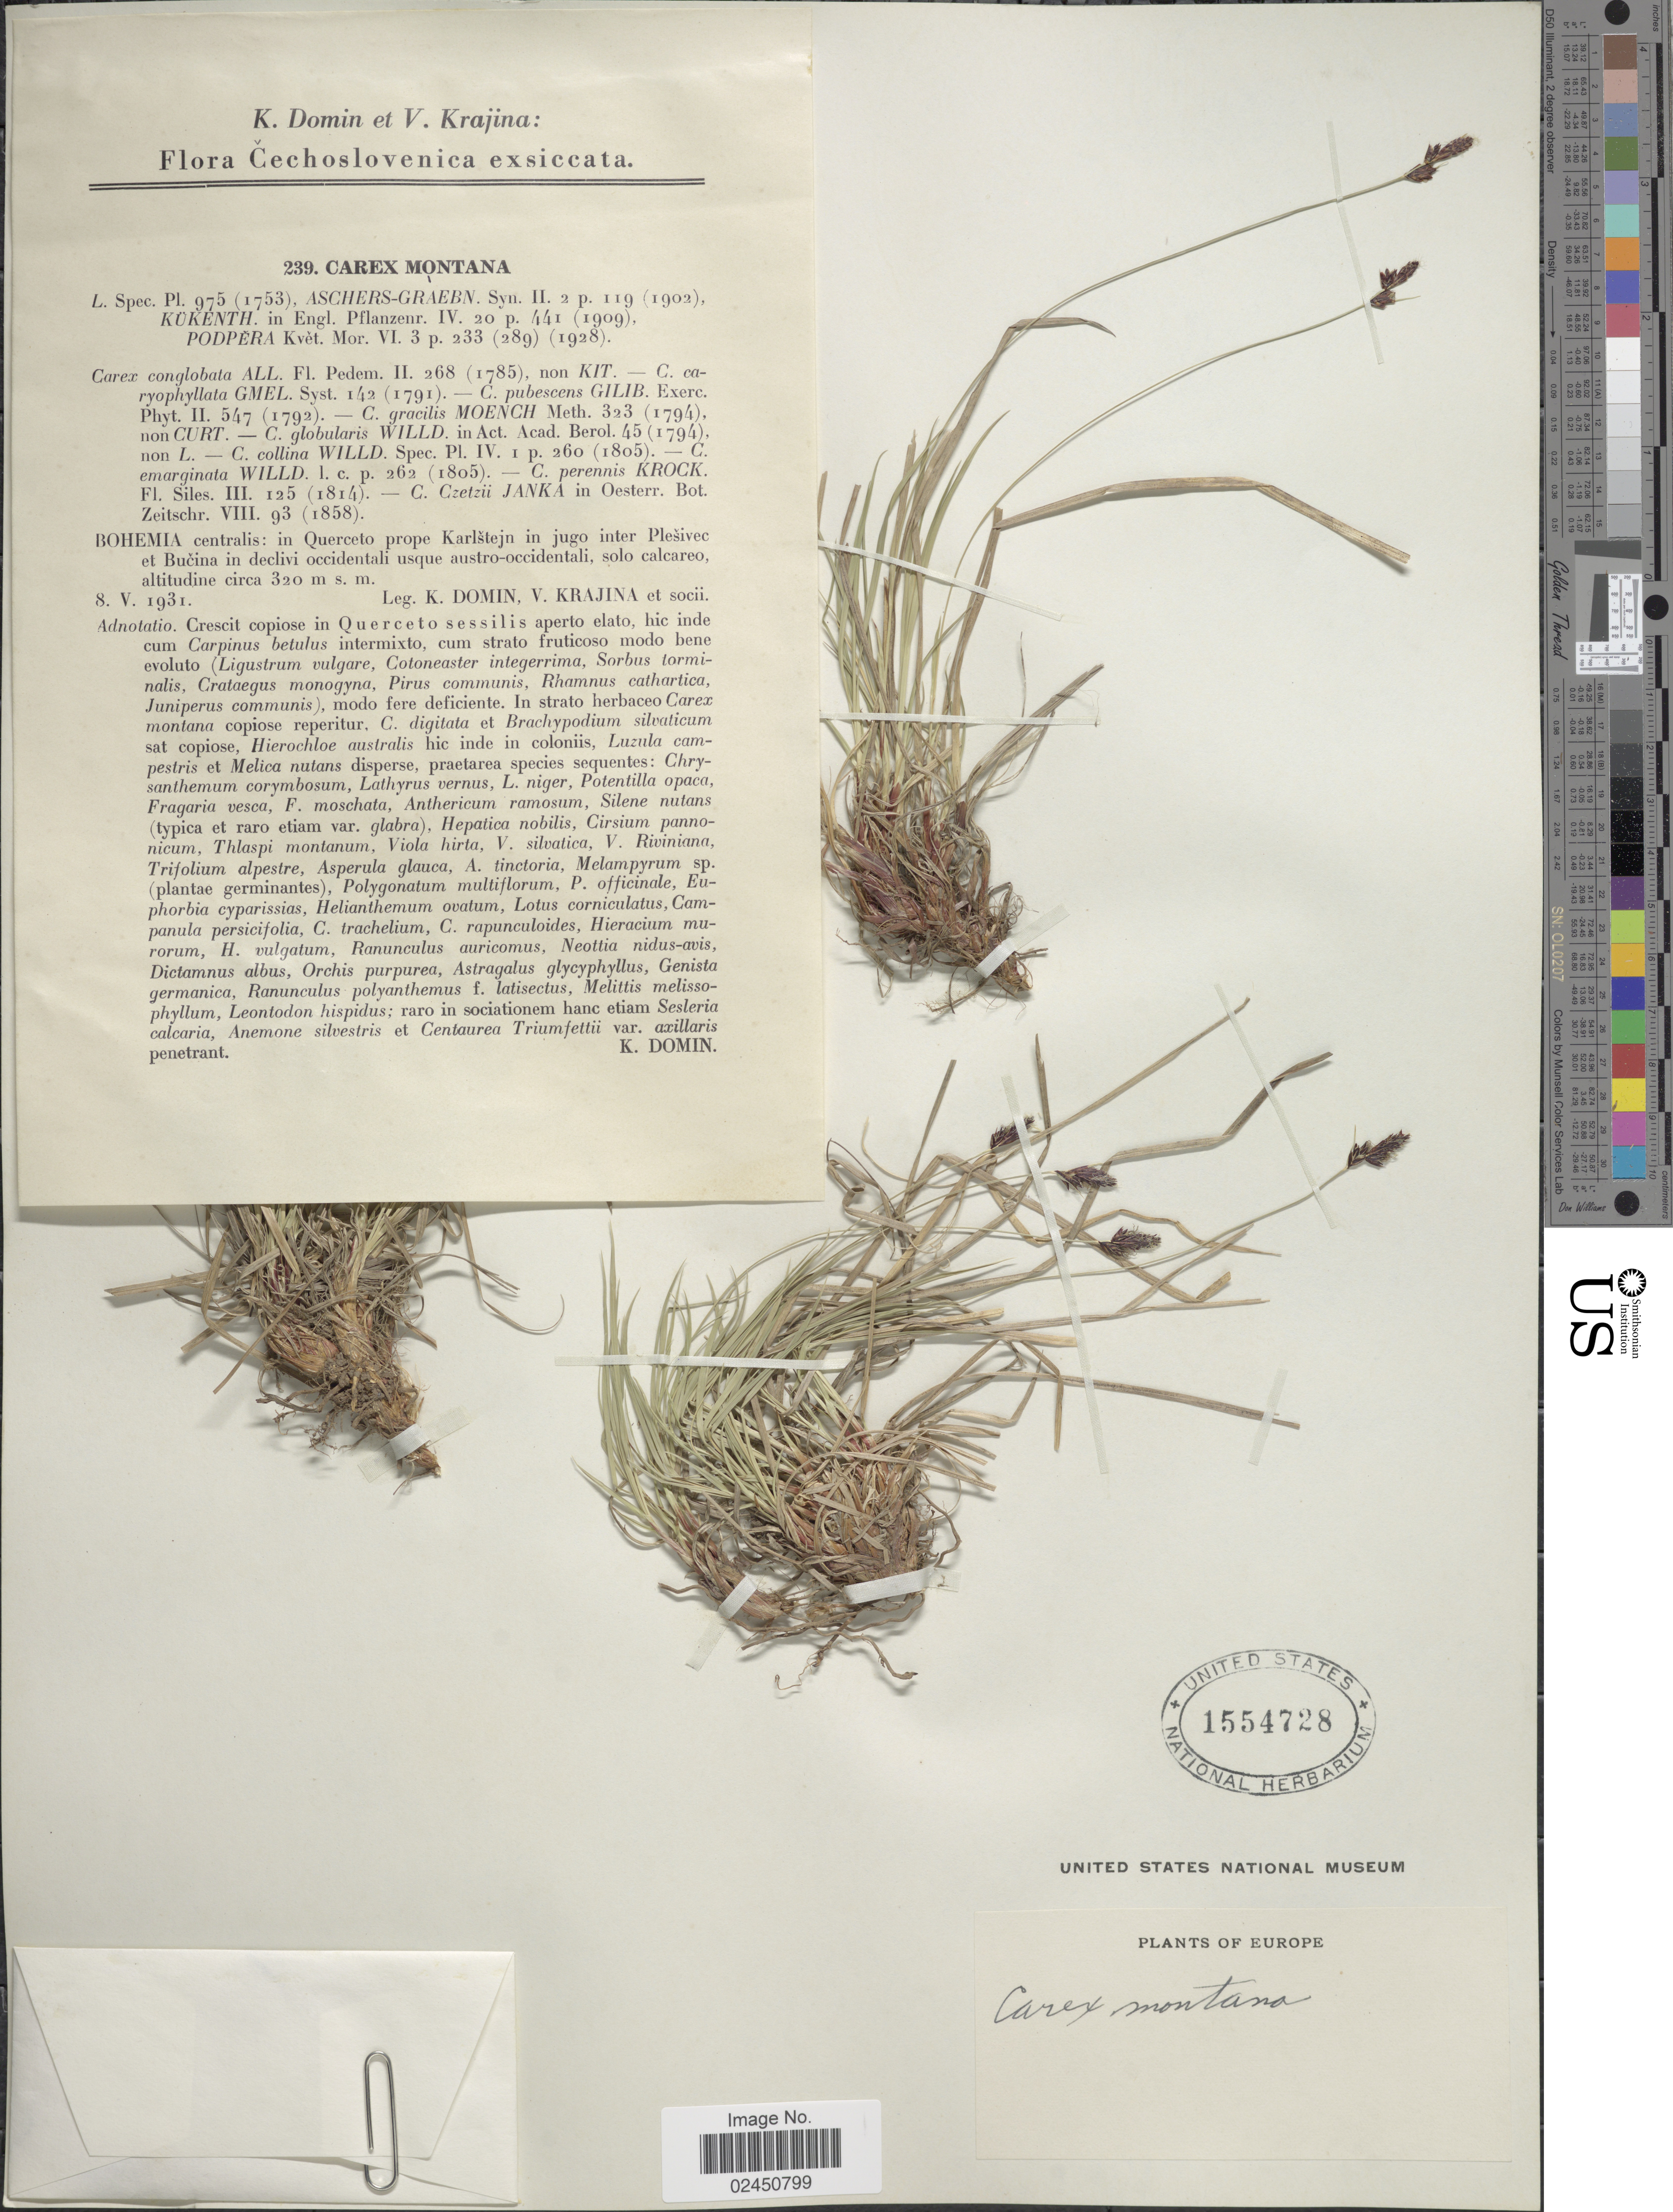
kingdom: Plantae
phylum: Tracheophyta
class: Liliopsida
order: Poales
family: Cyperaceae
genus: Carex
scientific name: Carex montana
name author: L.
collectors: K. Domin, V. Krajina & et al.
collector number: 239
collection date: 1931-05-08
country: Czechia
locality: Cechoslovenica, Bohemia centralis, in Querceto prope Karlstejn in jugo inter Plesivec et Bucina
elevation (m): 320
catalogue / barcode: US 1554728